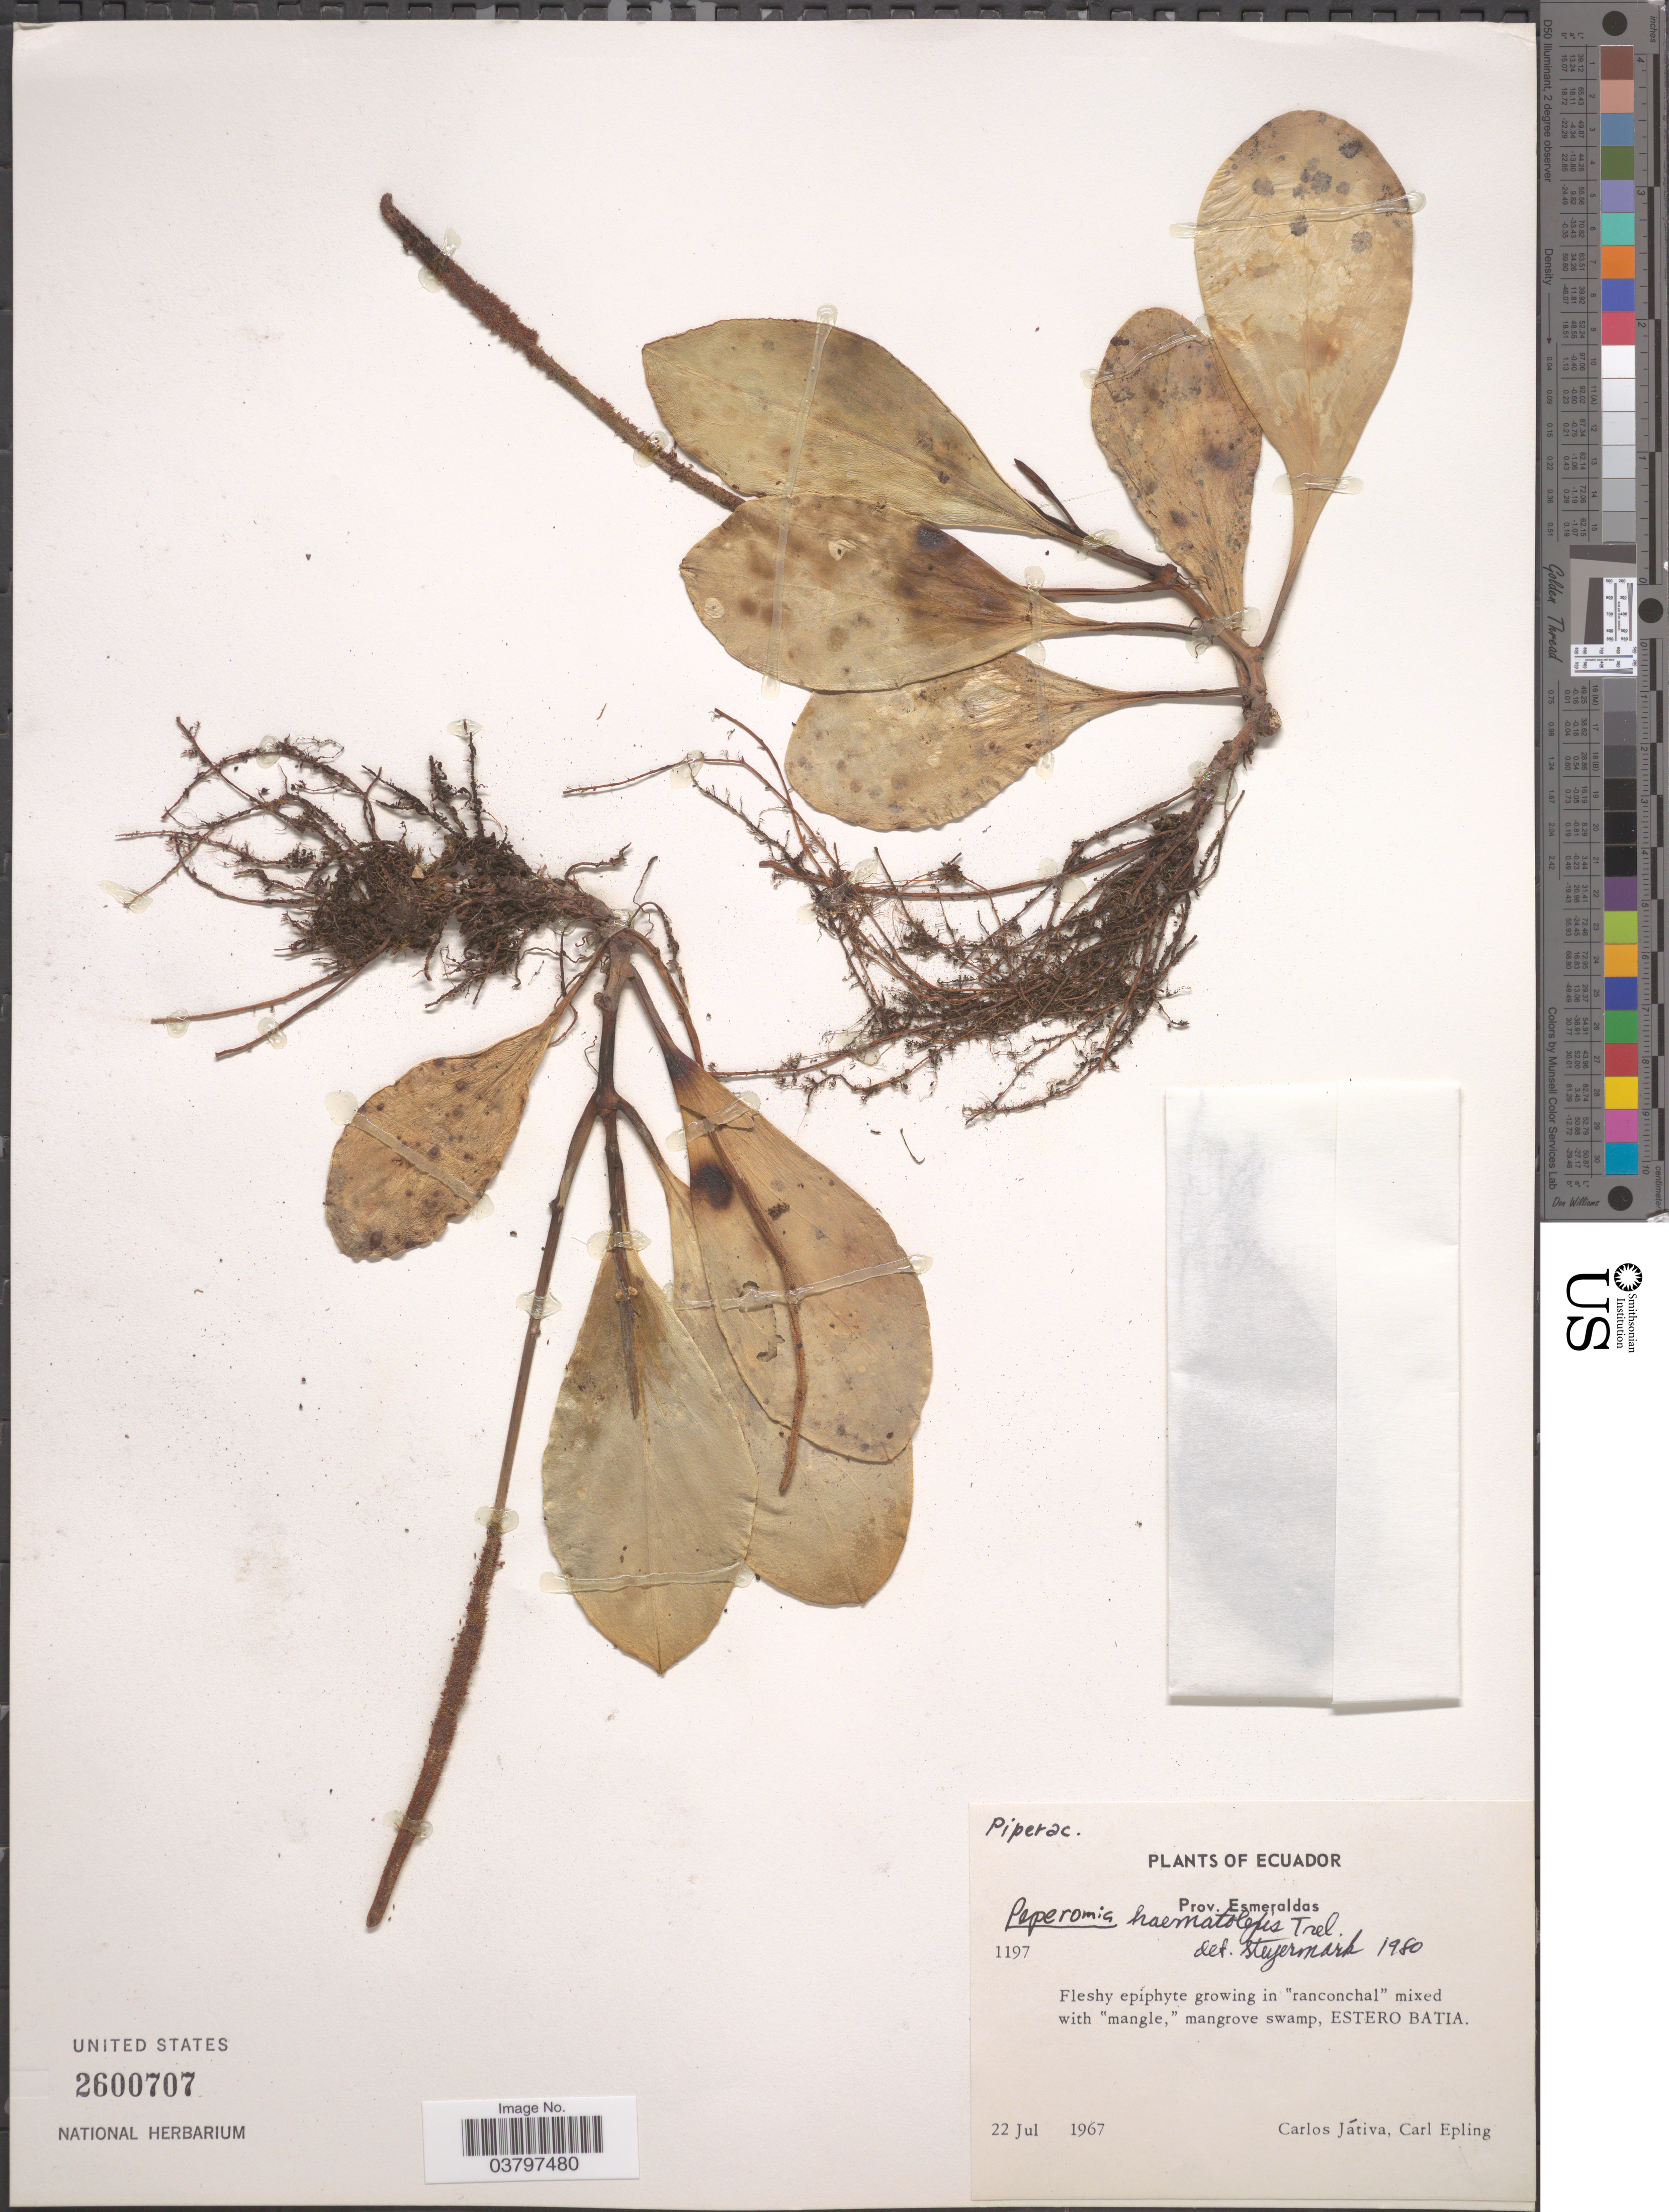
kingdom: Plantae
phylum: Tracheophyta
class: Magnoliopsida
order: Piperales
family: Piperaceae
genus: Peperomia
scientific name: Peperomia obtusifolia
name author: (L.) A. Dietr.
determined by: Jiménez, José Estaban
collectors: C. D. Játiva & C. C. Epling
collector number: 1197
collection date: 1967-07-22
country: Ecuador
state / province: Esmeraldas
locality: Estero Batia.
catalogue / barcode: US 2600707